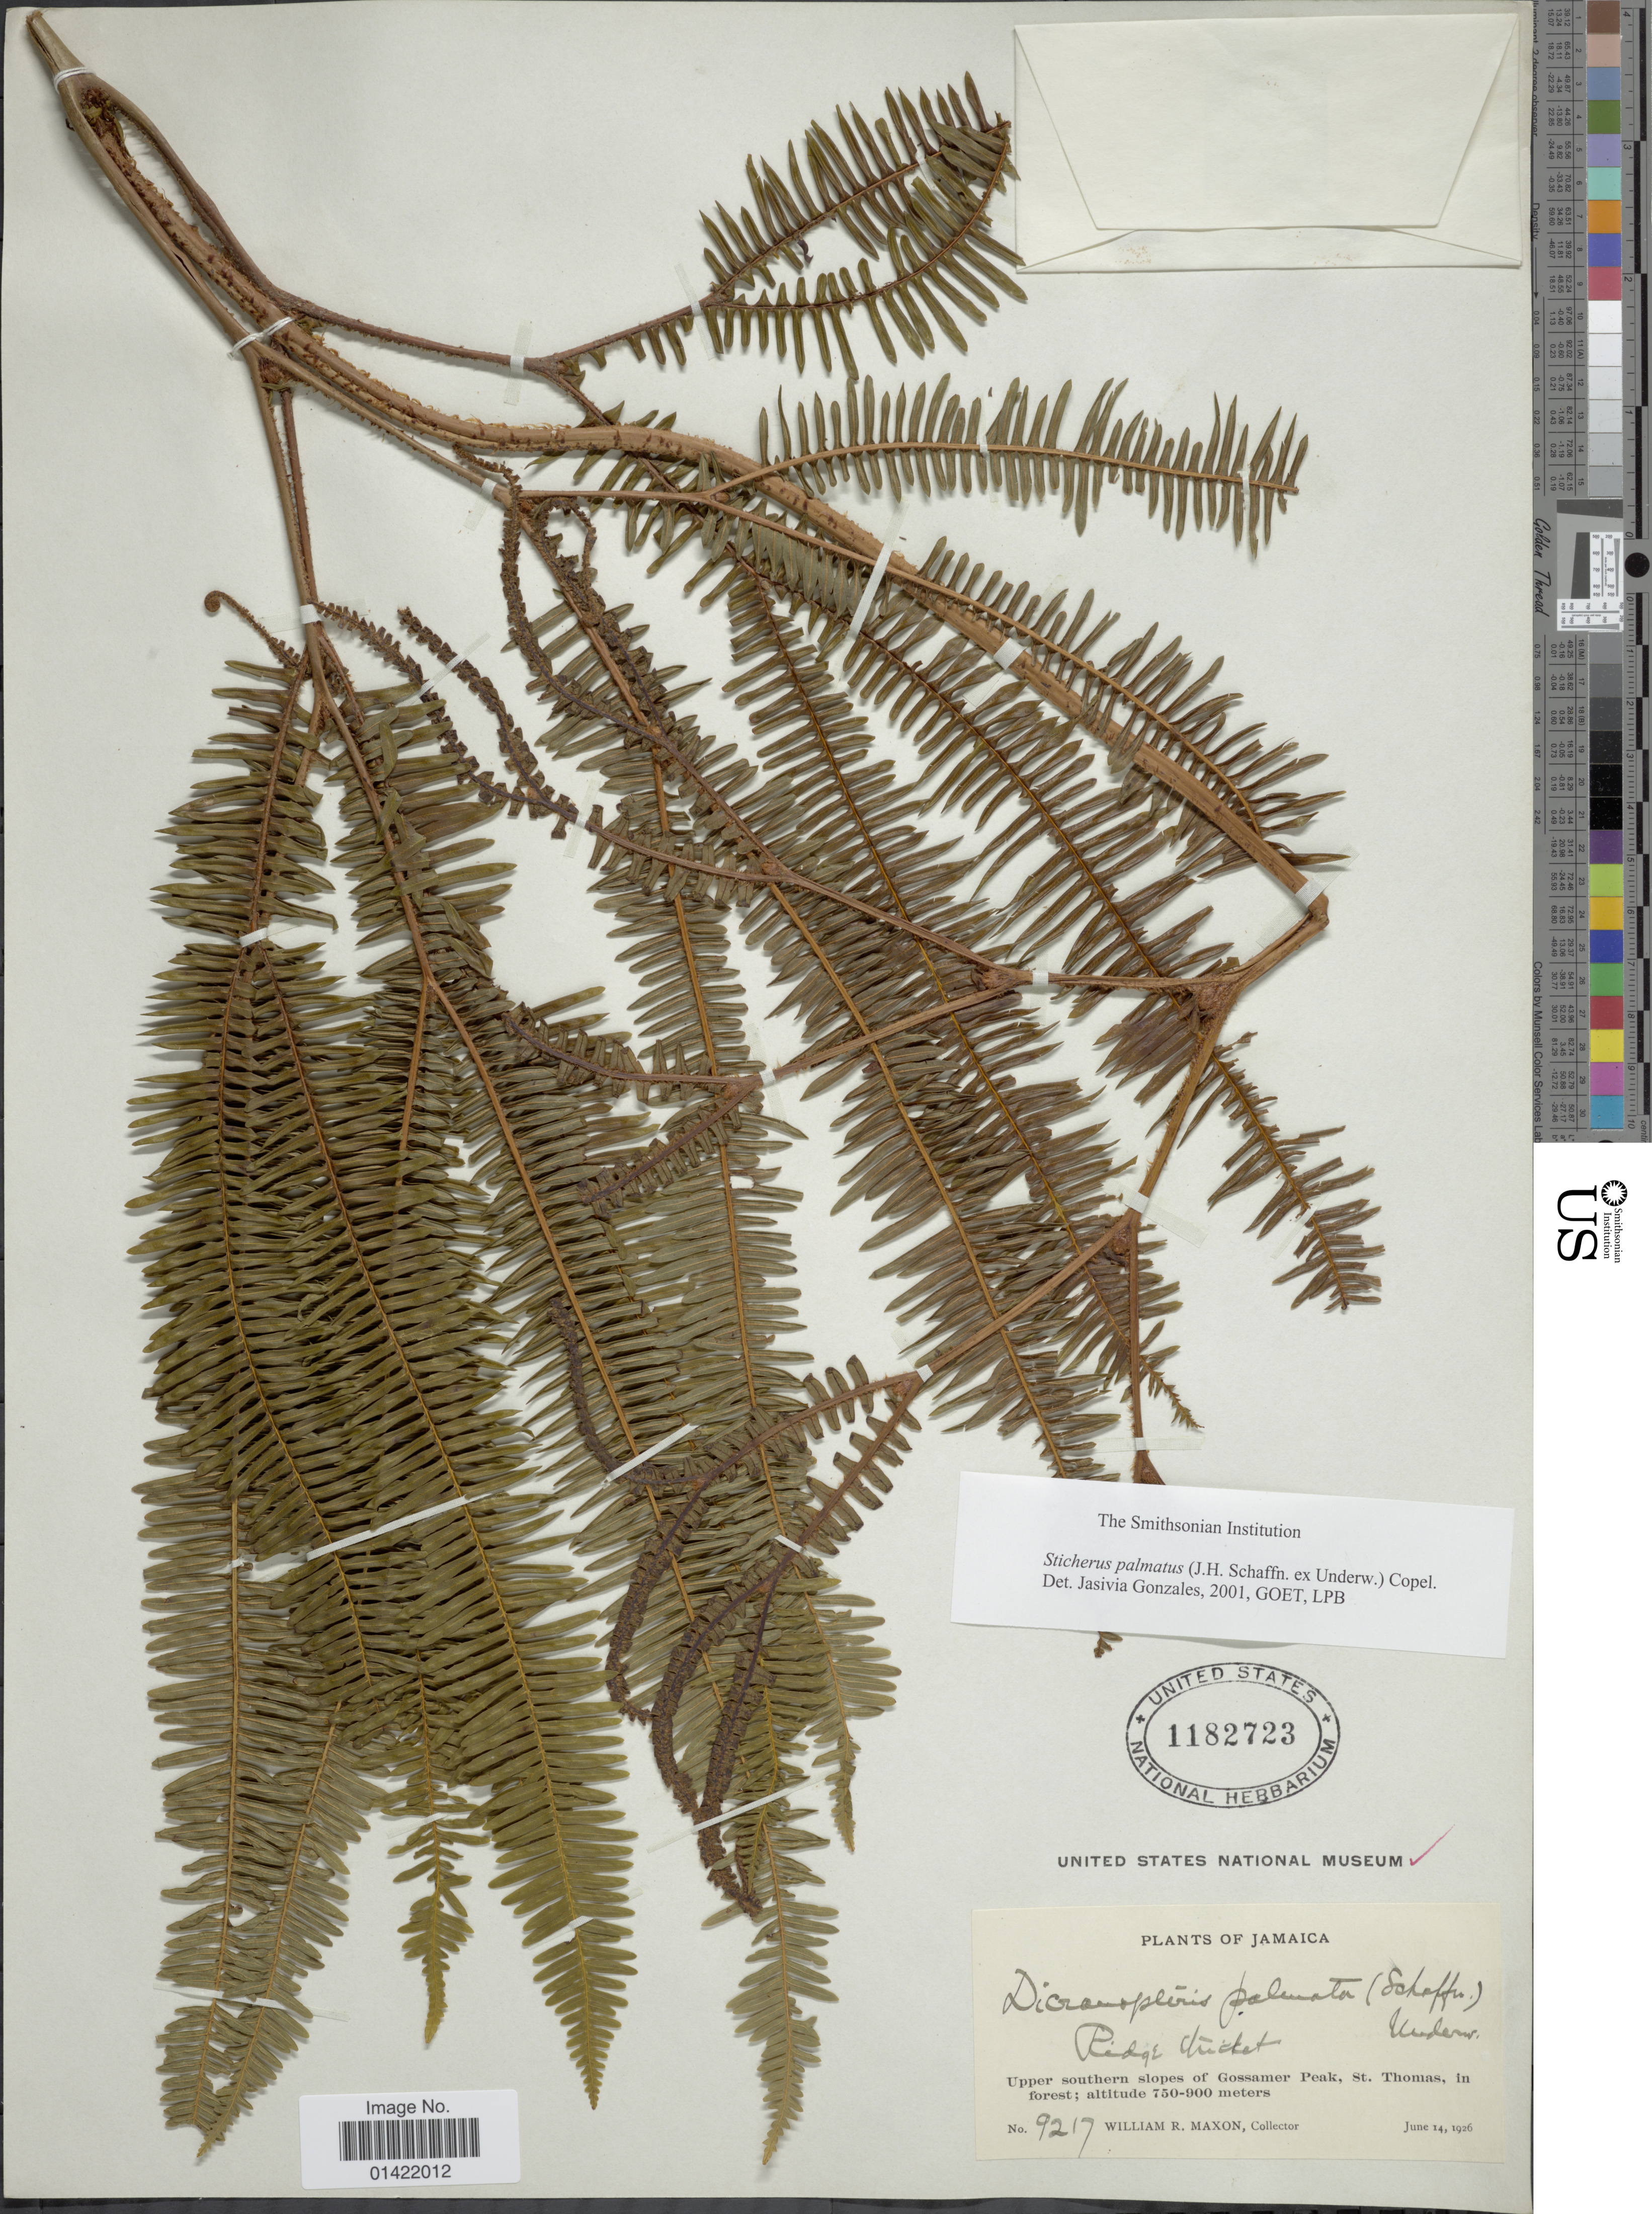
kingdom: Plantae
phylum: Tracheophyta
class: Polypodiopsida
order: Gleicheniales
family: Gleicheniaceae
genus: Sticherus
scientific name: Sticherus furcatus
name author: (L.) Ching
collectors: W. R. Maxon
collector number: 9217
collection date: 1926-06-14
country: Jamaica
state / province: Saint Thomas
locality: Upper southern slopes of Gossamer Peak, St. Thomas, in forest.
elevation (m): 750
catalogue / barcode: US 1182723